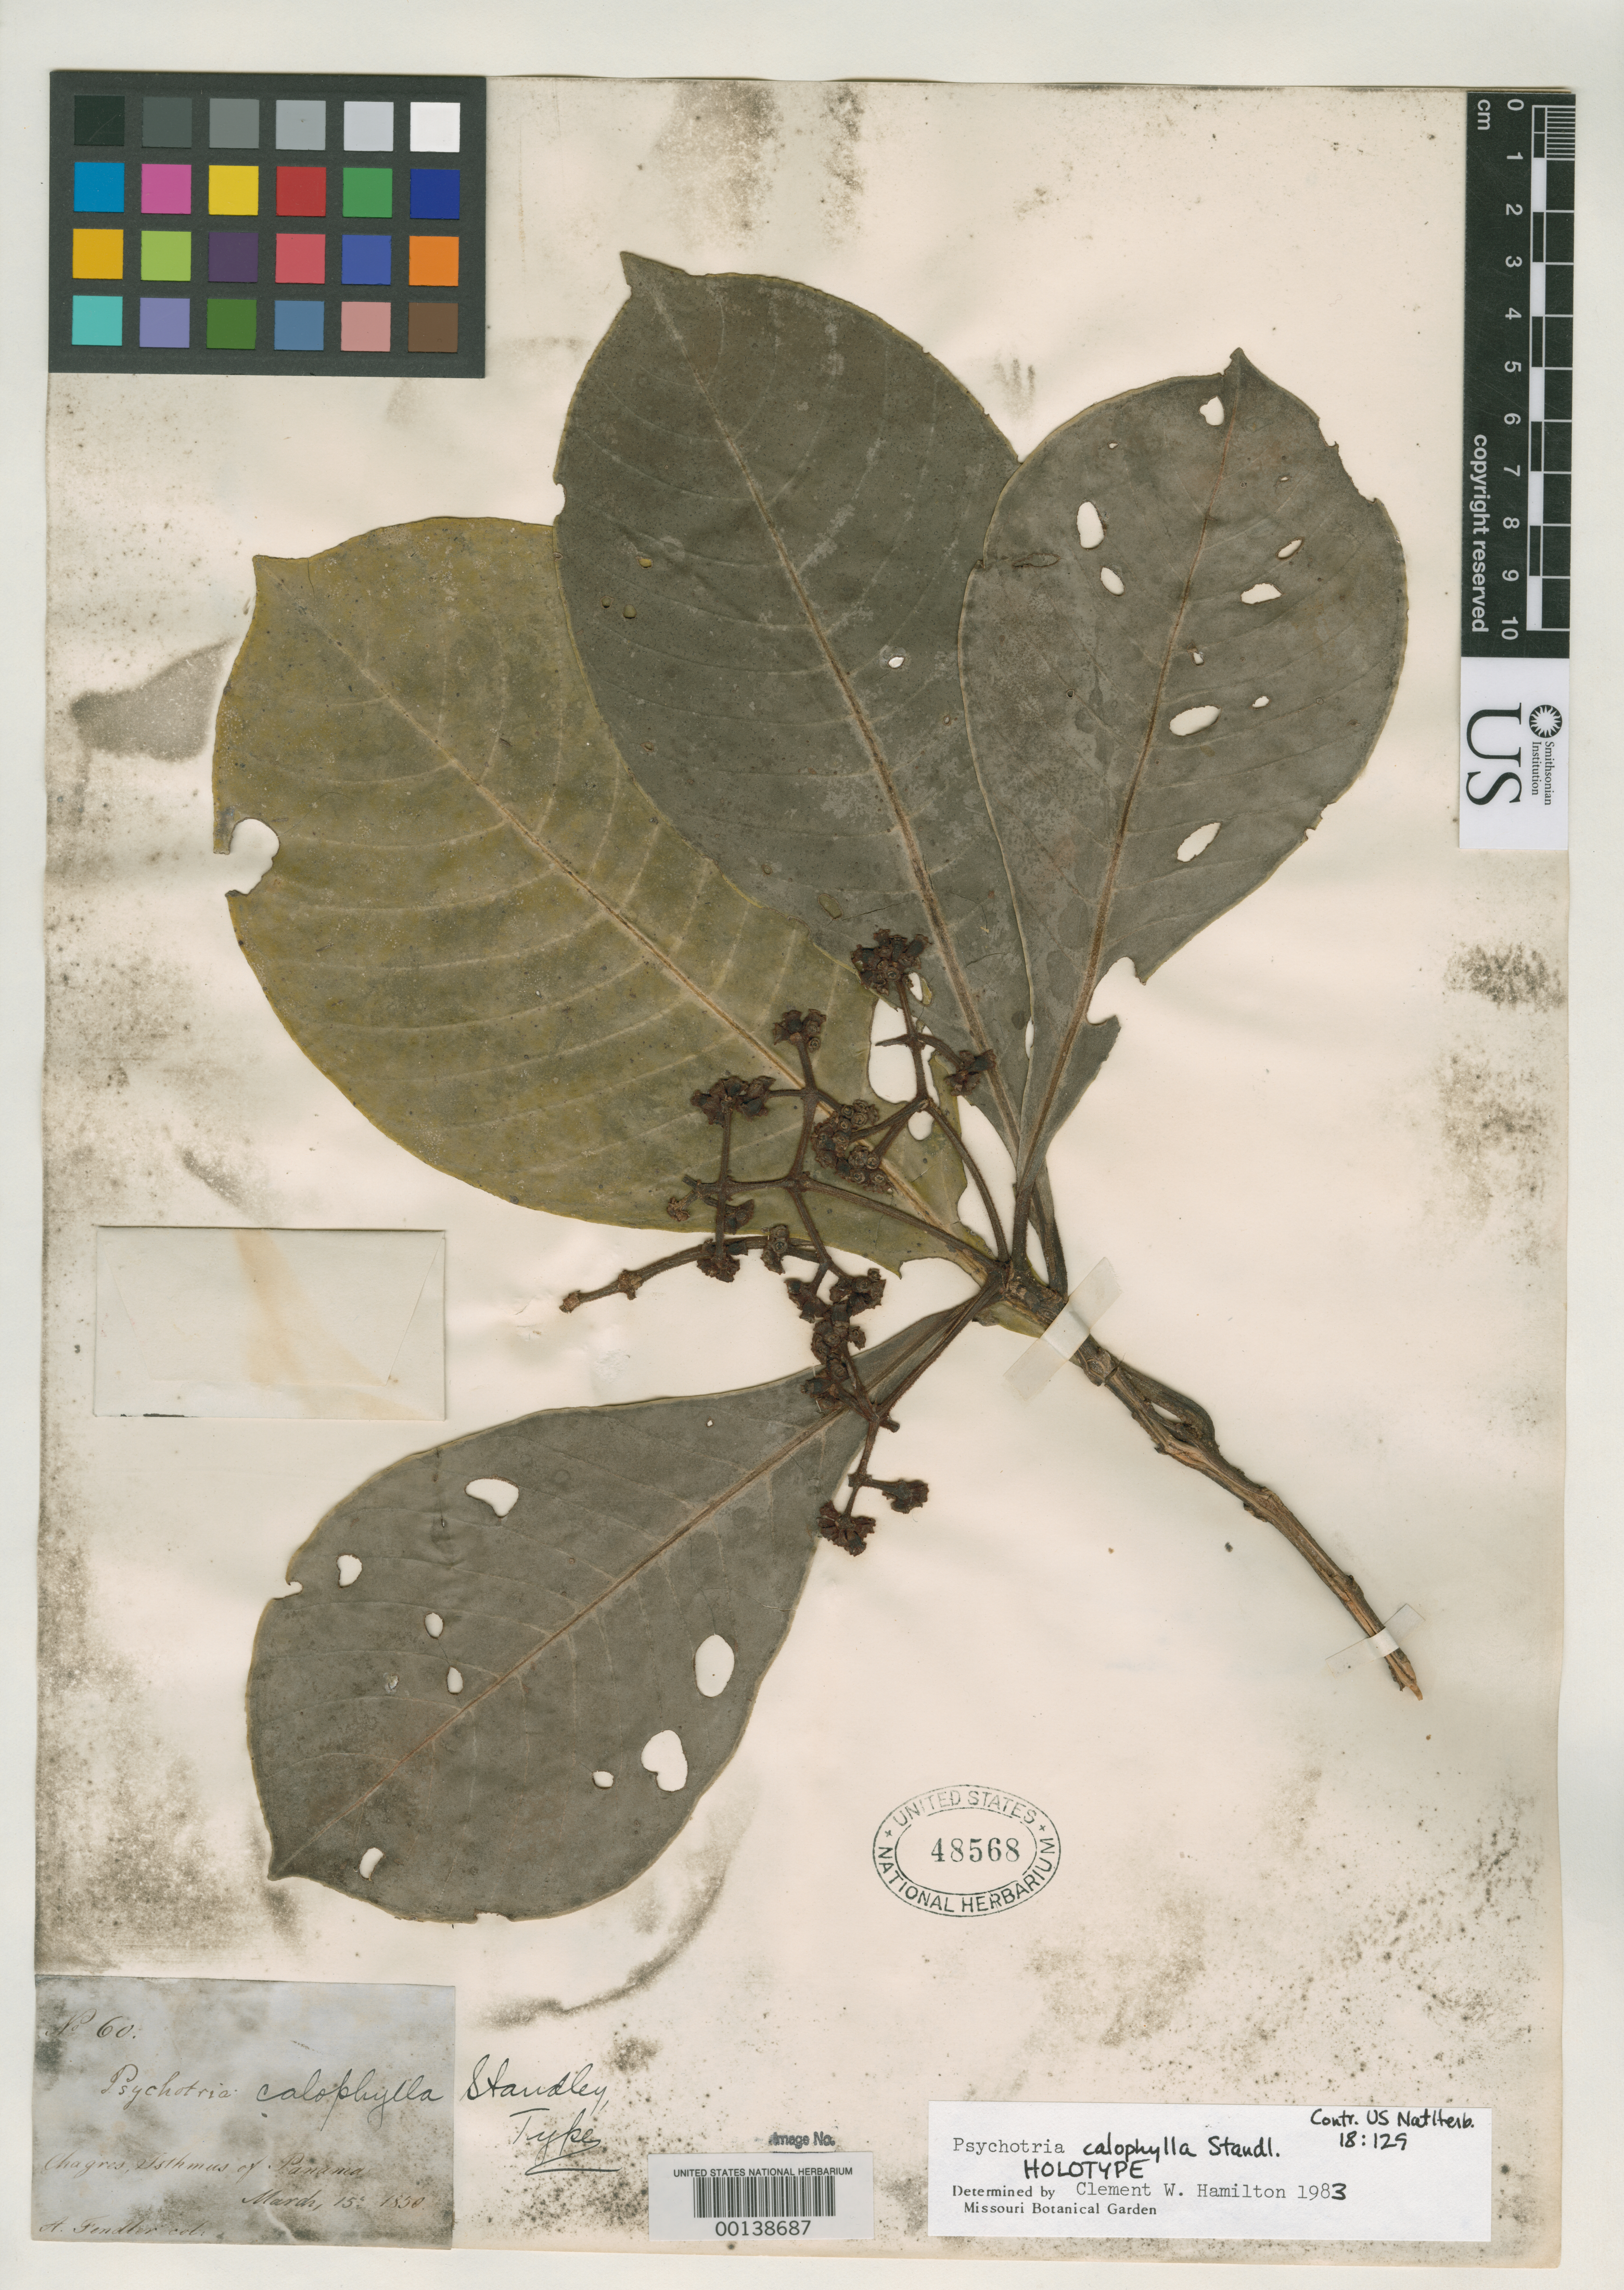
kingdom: Plantae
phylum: Tracheophyta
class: Magnoliopsida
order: Gentianales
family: Rubiaceae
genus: Psychotria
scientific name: Psychotria calophylla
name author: Standl.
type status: Holotype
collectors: A. Fendler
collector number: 60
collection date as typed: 15 Mar 1850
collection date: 1850-03-15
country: Panama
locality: Chagres vicinity.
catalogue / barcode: US 48568